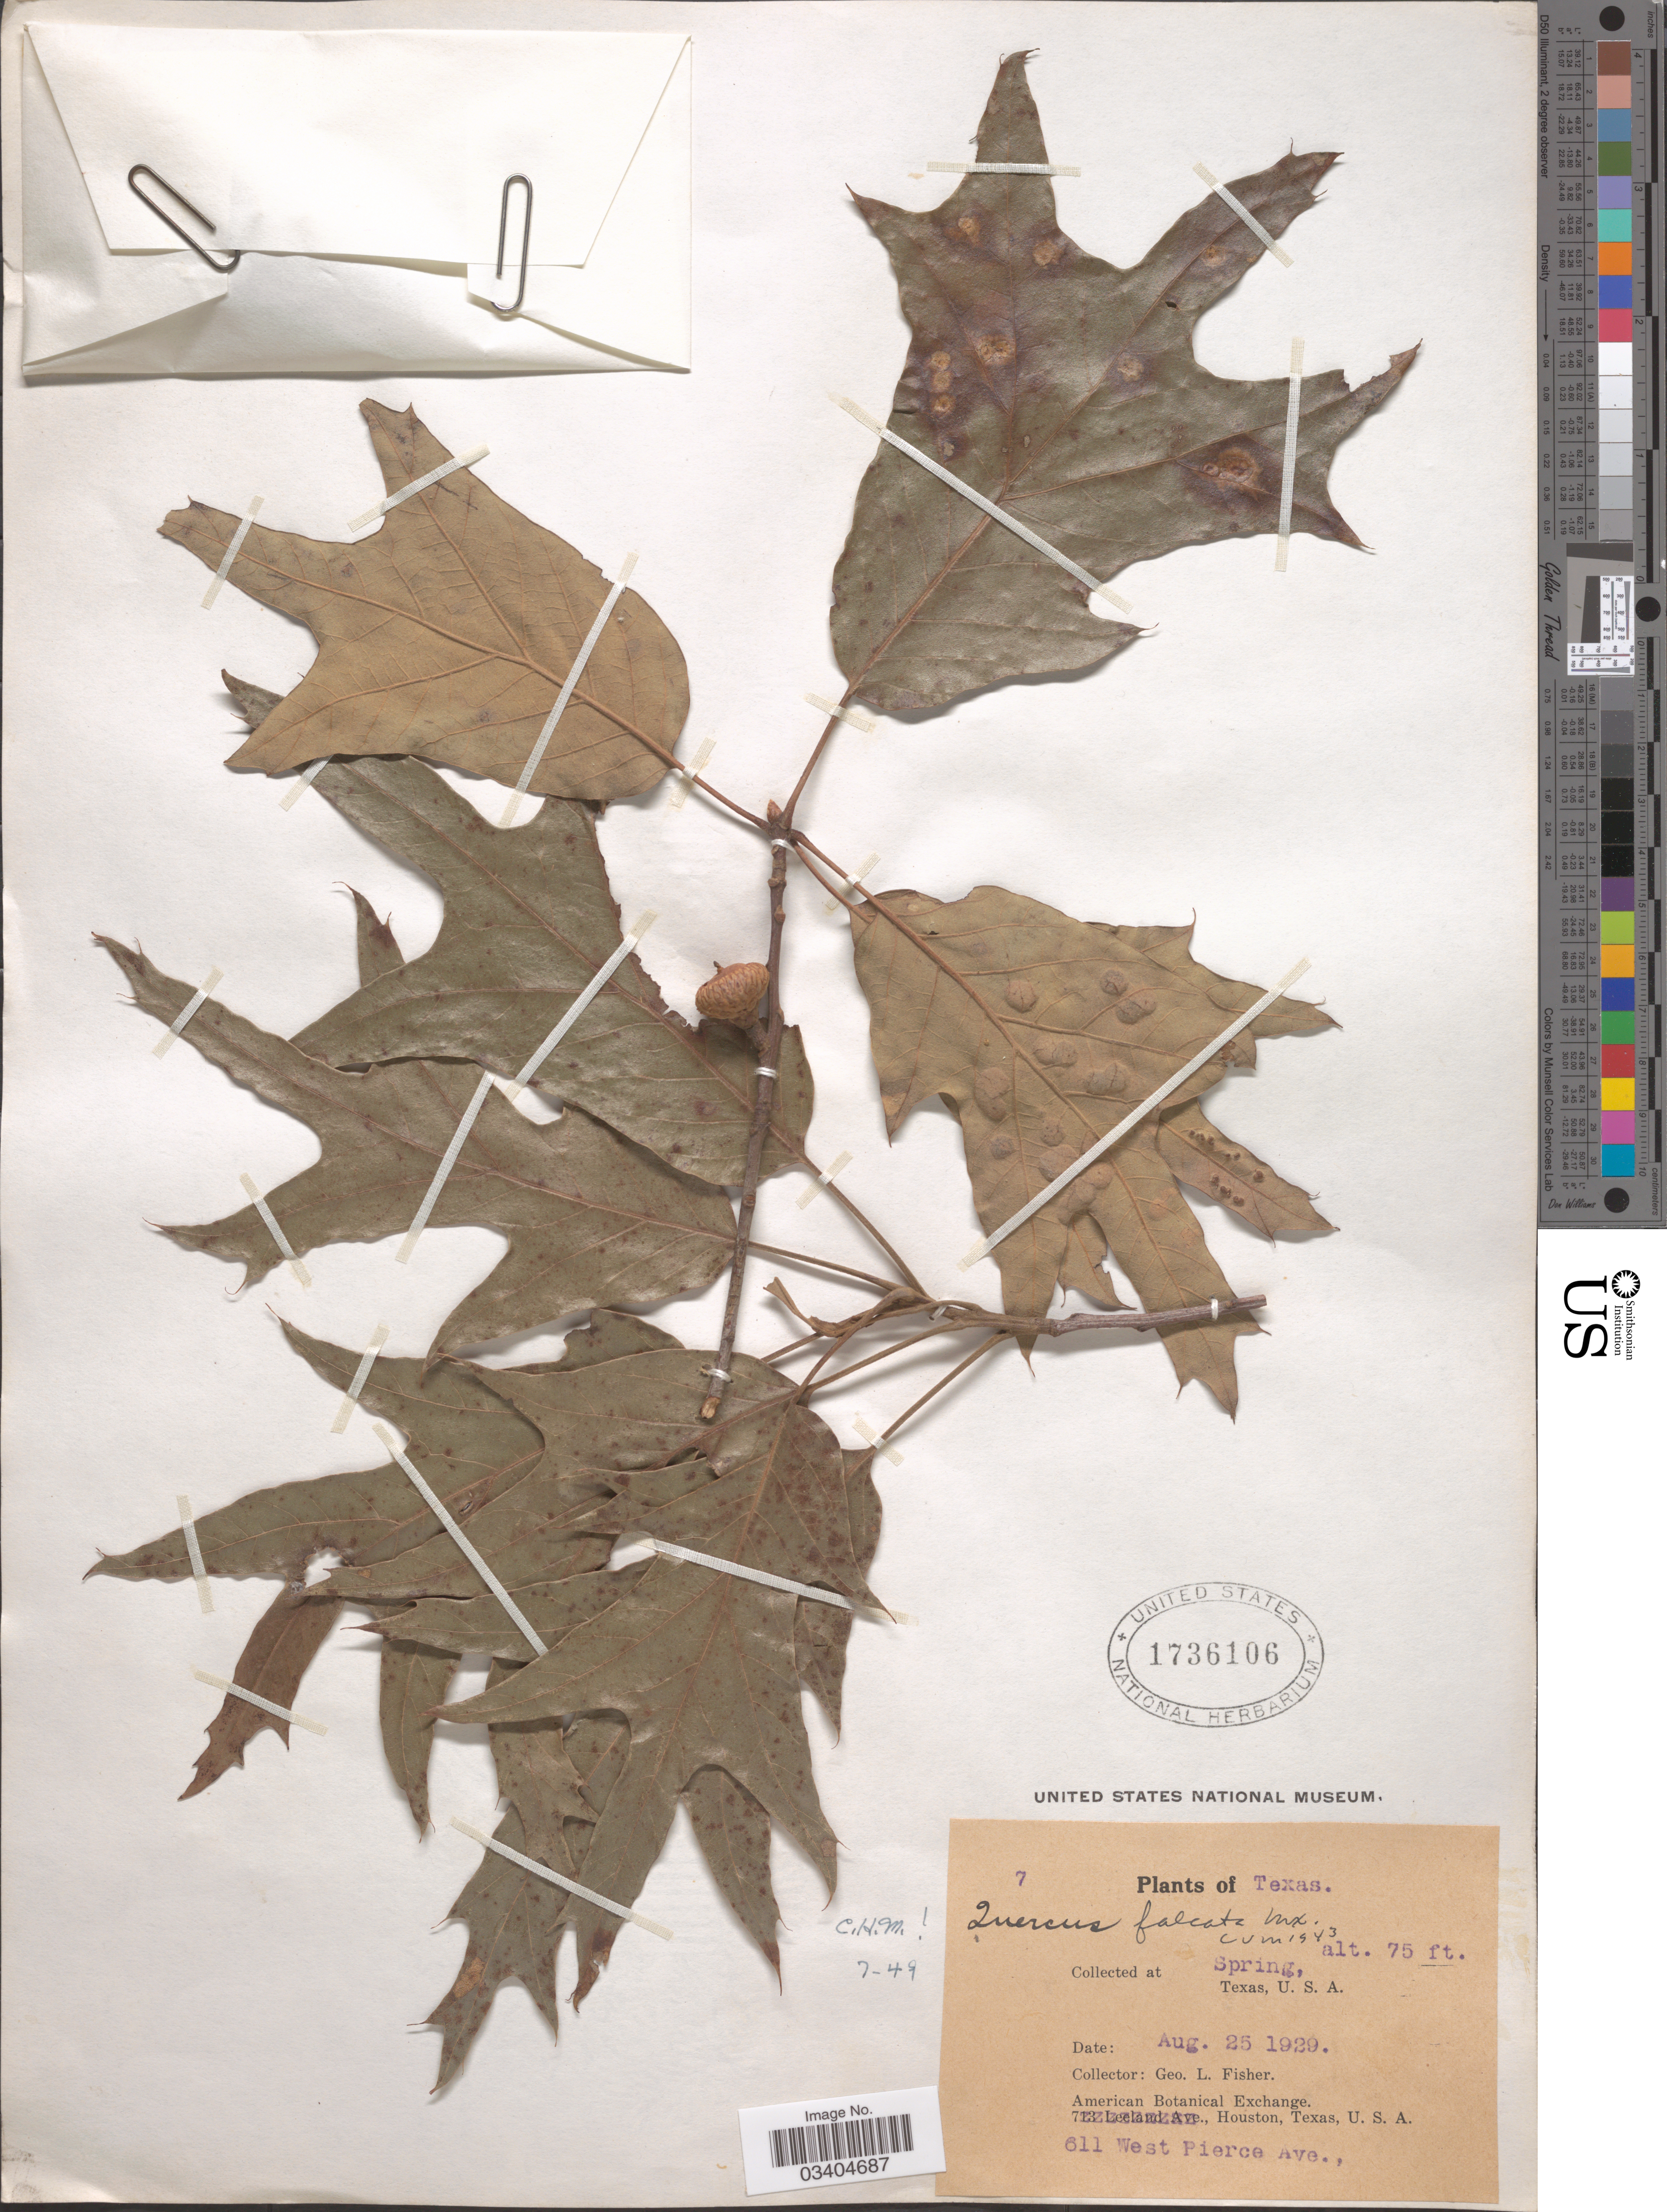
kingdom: Plantae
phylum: Tracheophyta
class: Magnoliopsida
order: Fagales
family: Fagaceae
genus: Quercus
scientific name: Quercus falcata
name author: Michx.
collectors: G. L. Fisher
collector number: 7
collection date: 1929-08-25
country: United States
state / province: Texas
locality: Spring.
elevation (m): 23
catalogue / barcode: US 1736106